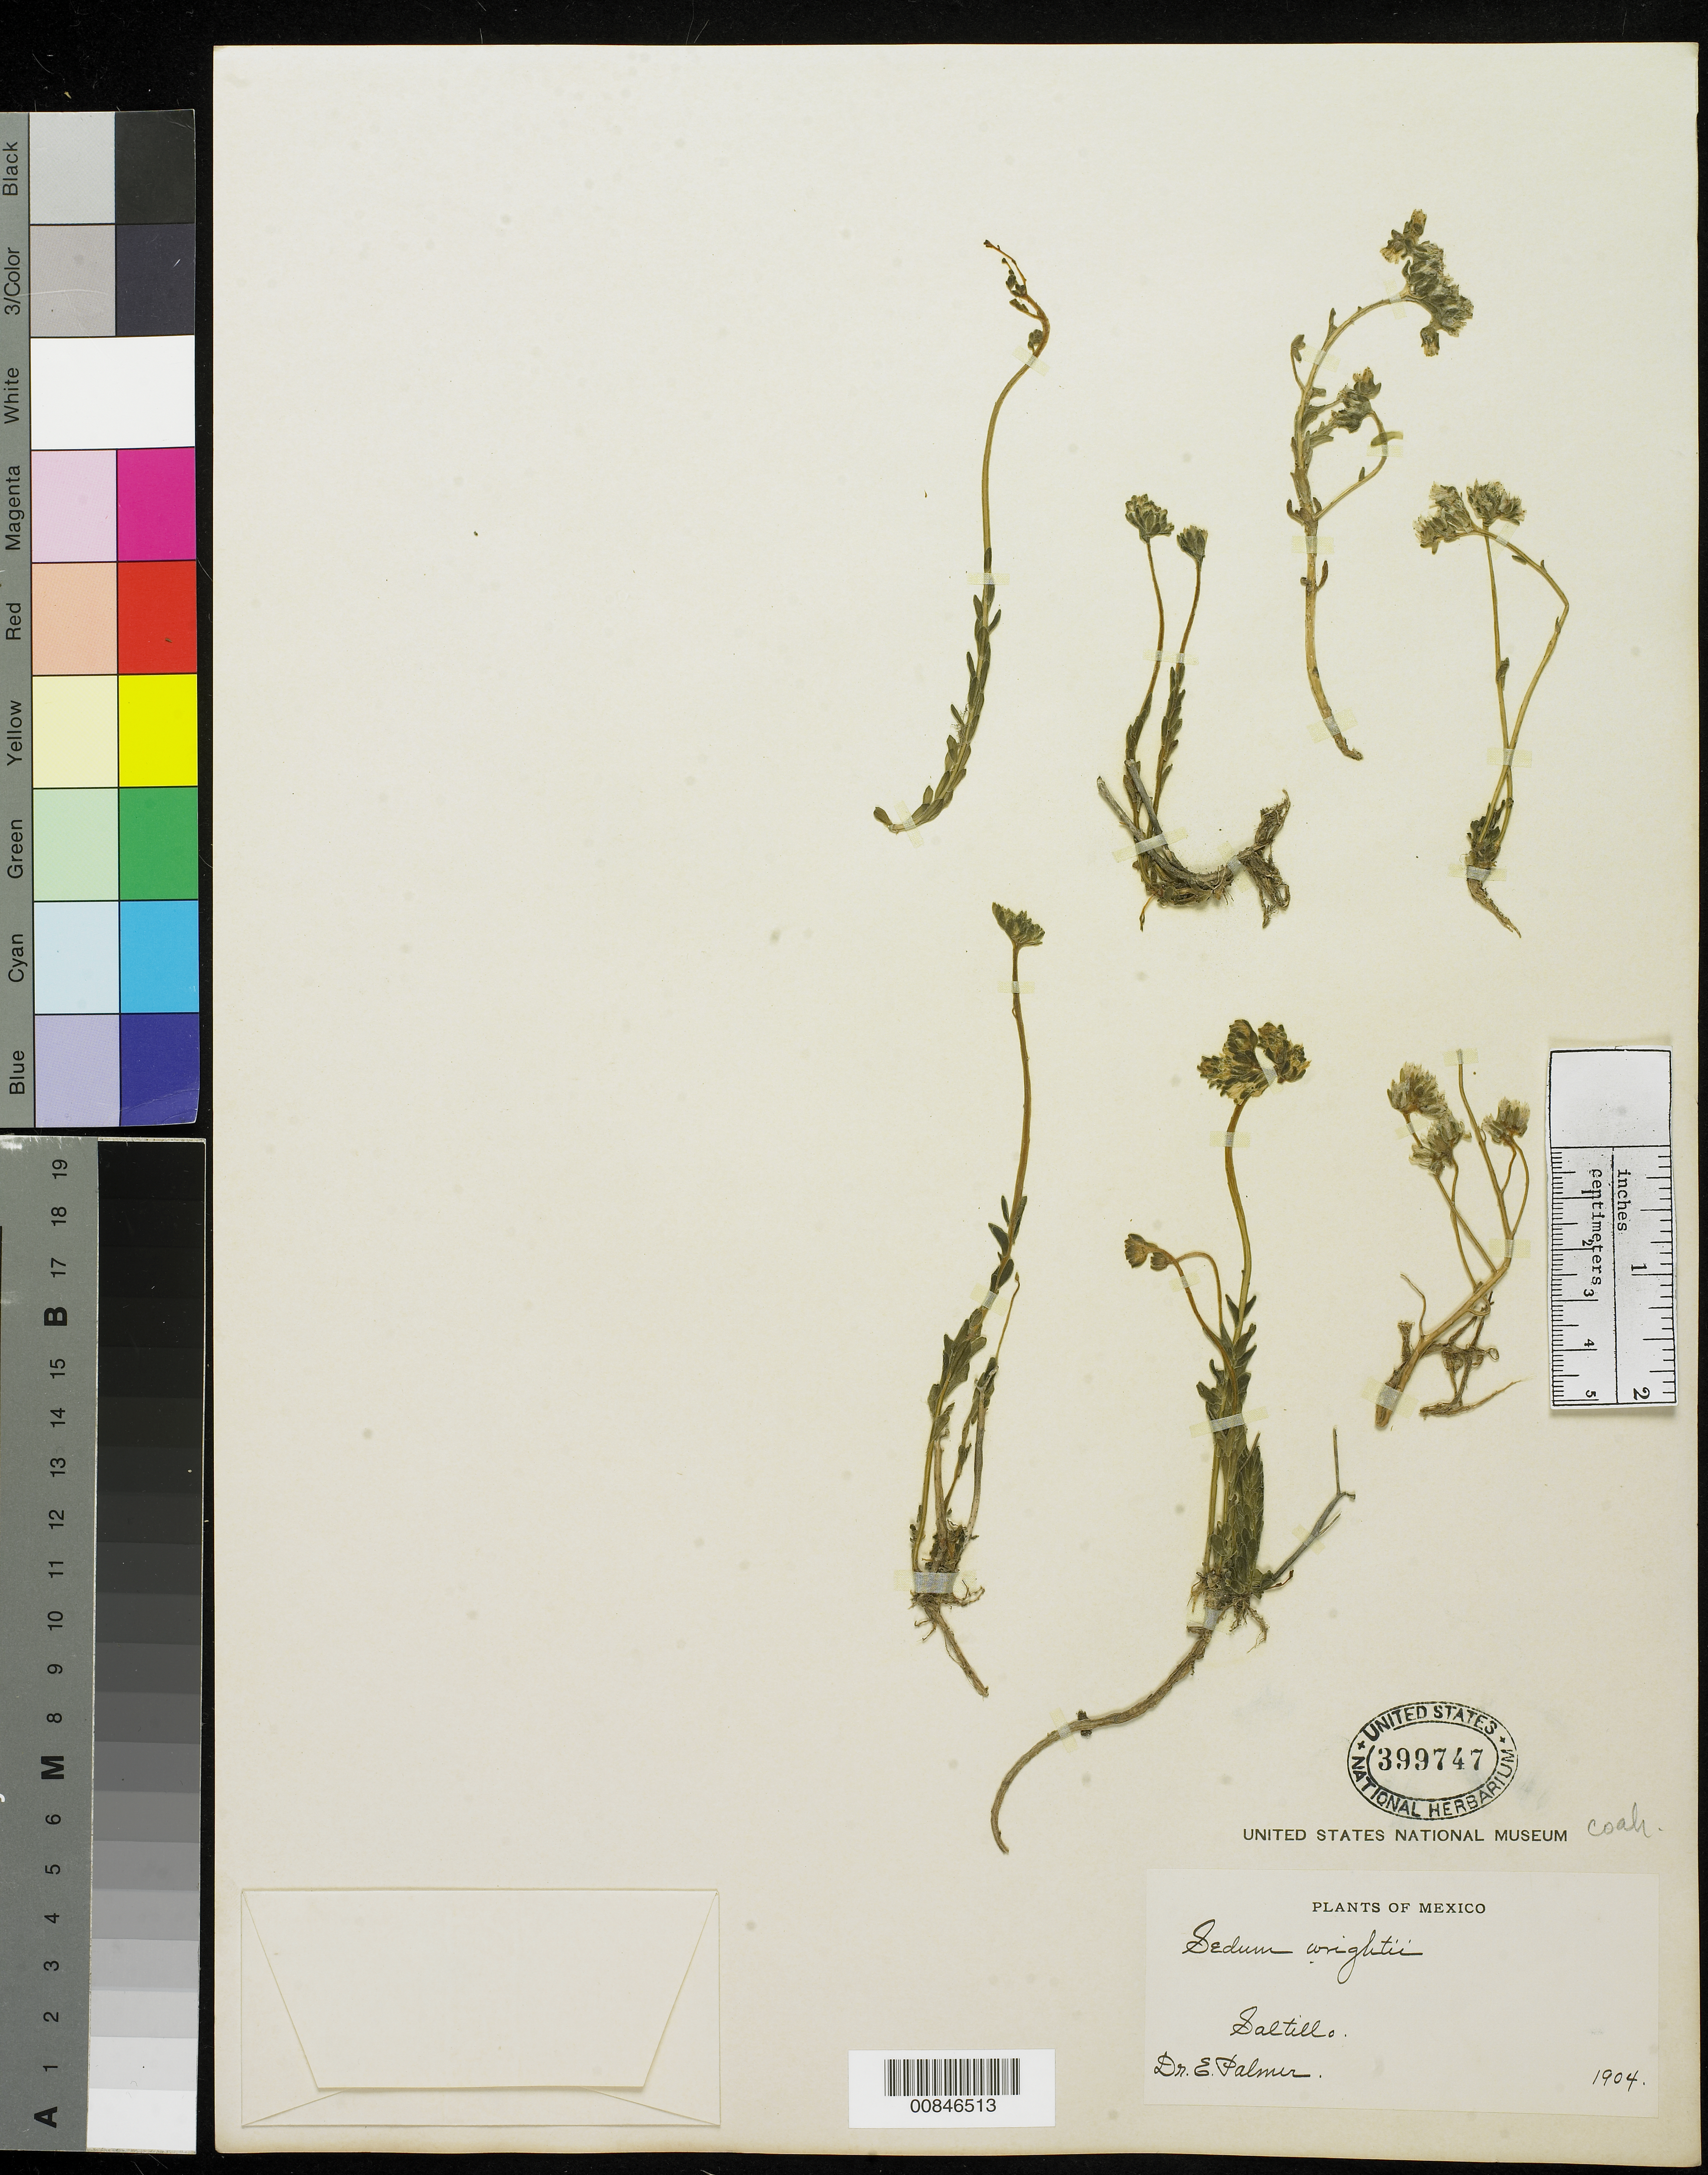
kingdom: Plantae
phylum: Tracheophyta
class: Magnoliopsida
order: Saxifragales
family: Crassulaceae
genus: Sedum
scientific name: Sedum wrightii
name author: A. Gray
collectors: E. Palmer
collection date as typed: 1904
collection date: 1904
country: Mexico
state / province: Coahuila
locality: Saltillo, Coahuila.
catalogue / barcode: US 399747